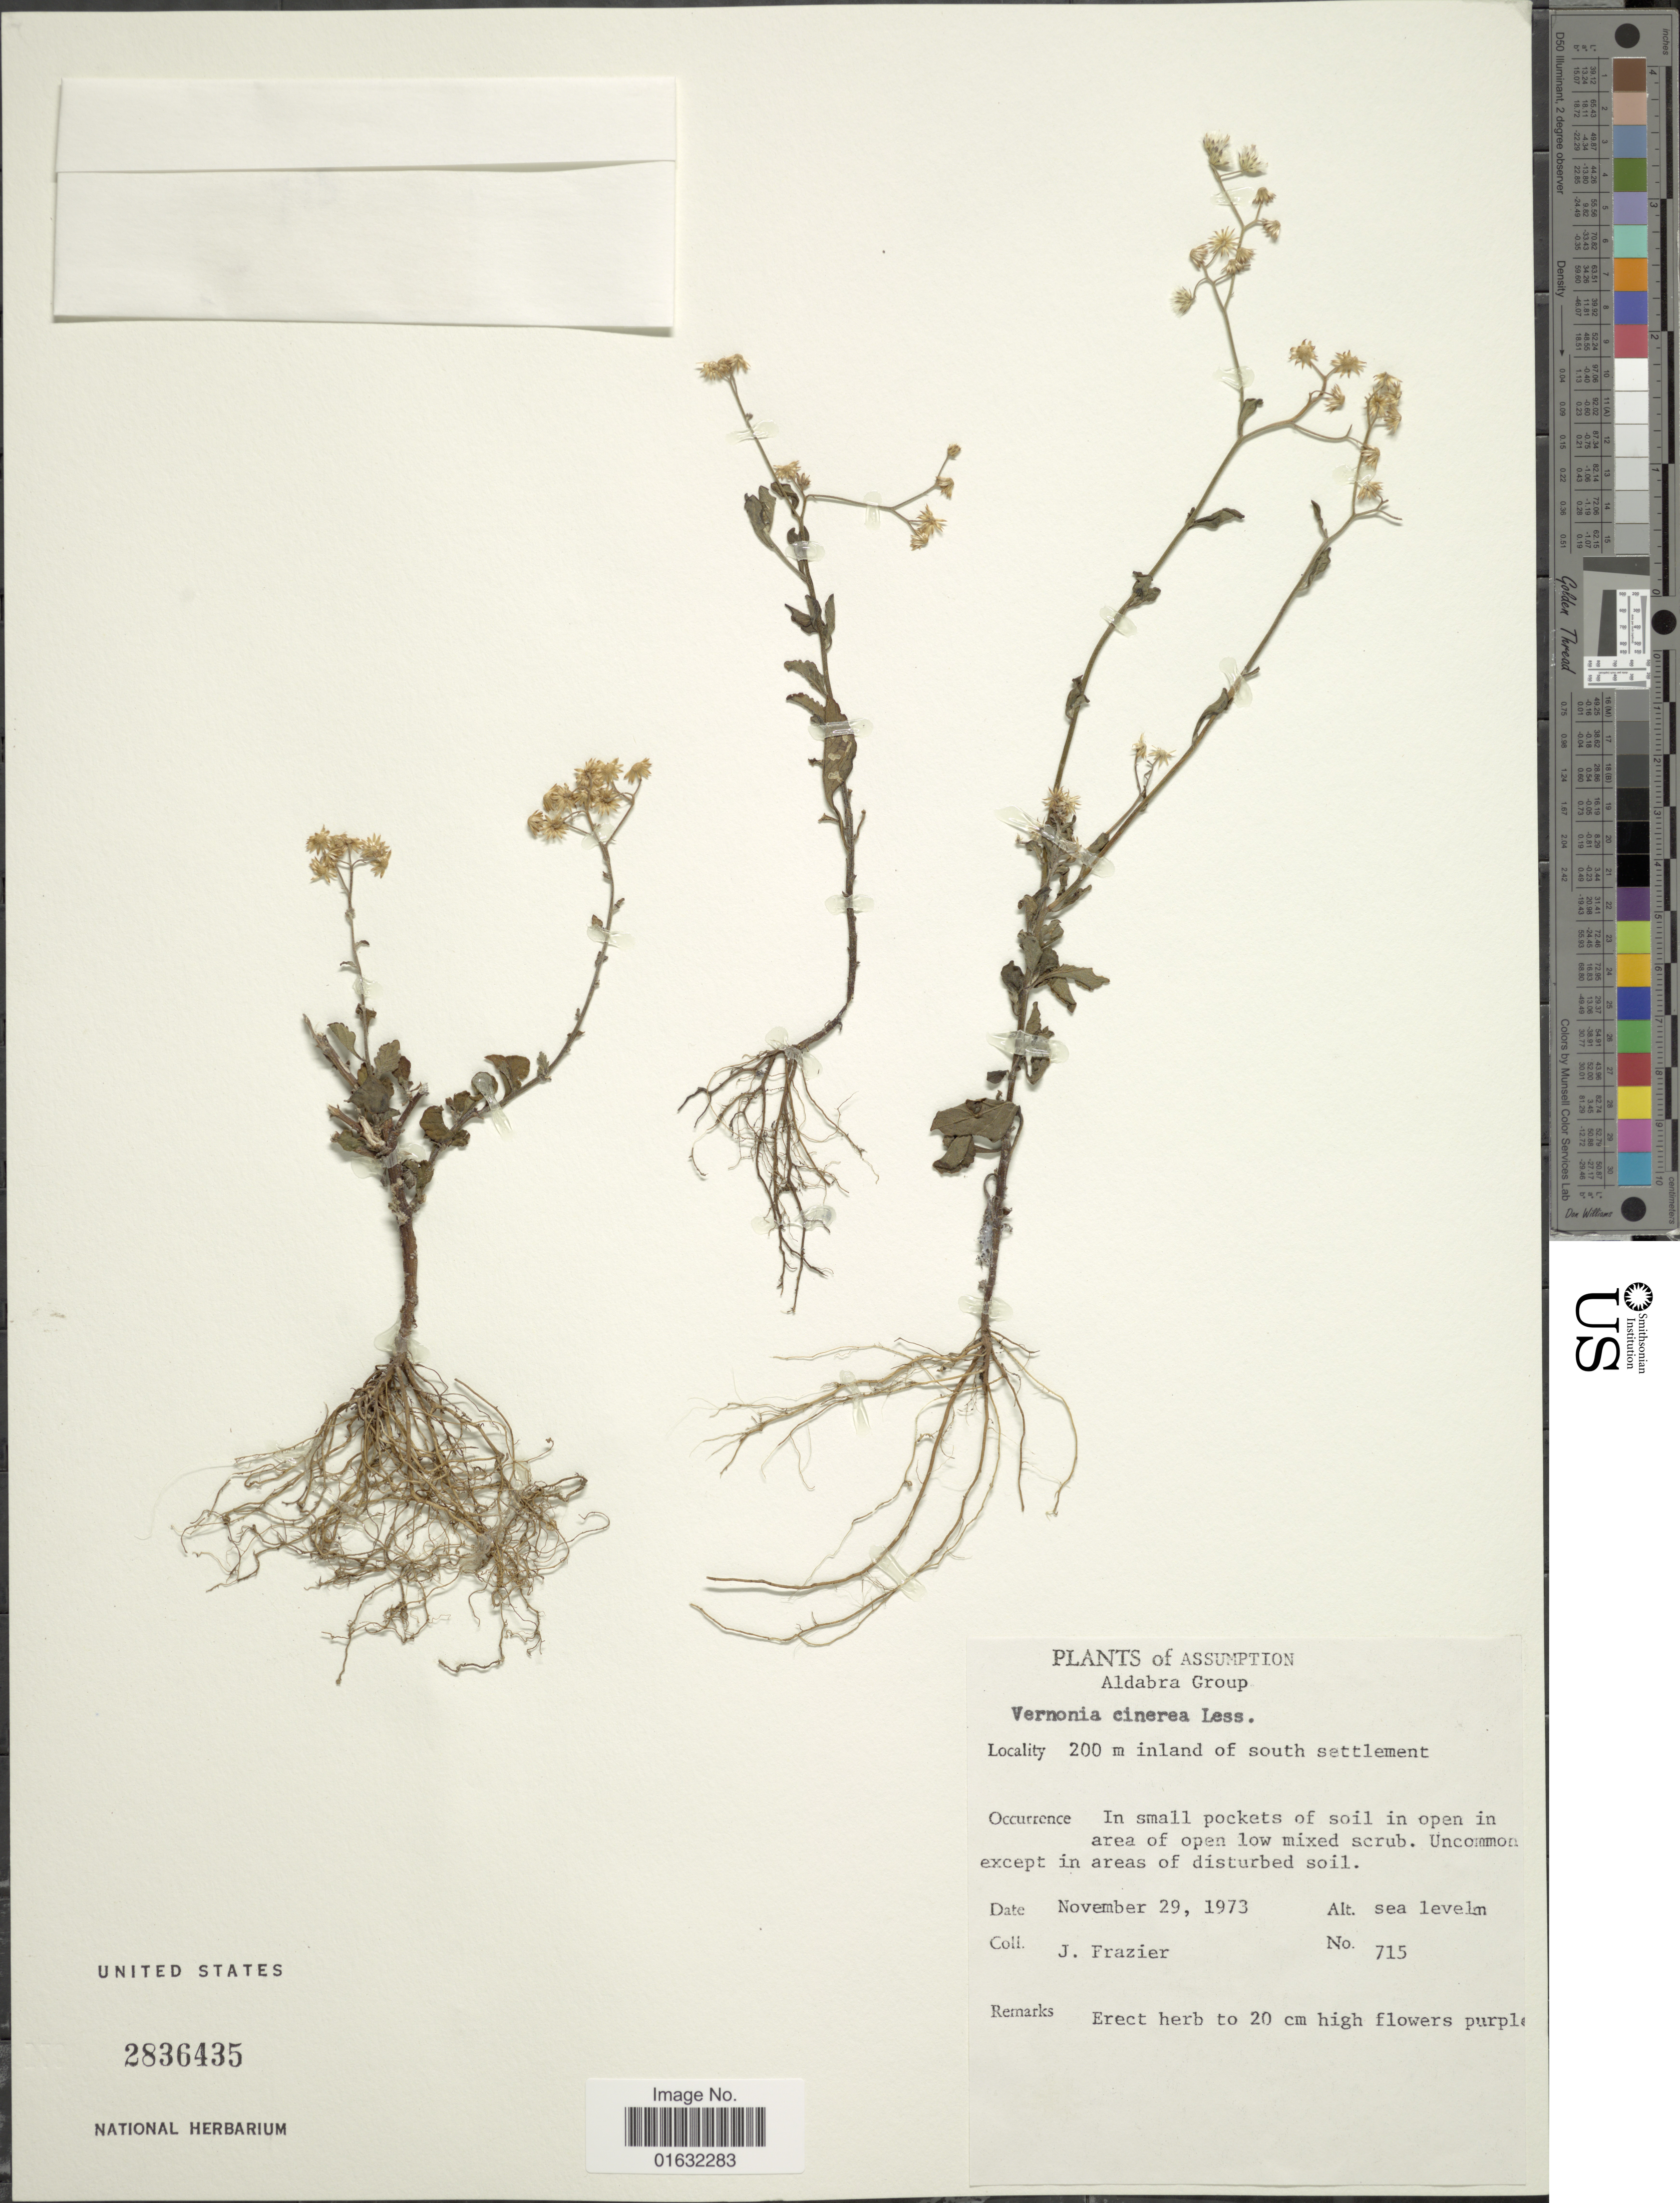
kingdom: Plantae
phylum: Tracheophyta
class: Magnoliopsida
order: Asterales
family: Asteraceae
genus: Cyanthillium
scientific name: Cyanthillium cinereum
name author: (L.) H. Rob.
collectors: J. Frazier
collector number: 715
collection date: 1973-11-29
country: Seychelles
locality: Assumption, Aldabra Group, 200 m inland of south of settlement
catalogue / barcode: US 2836435